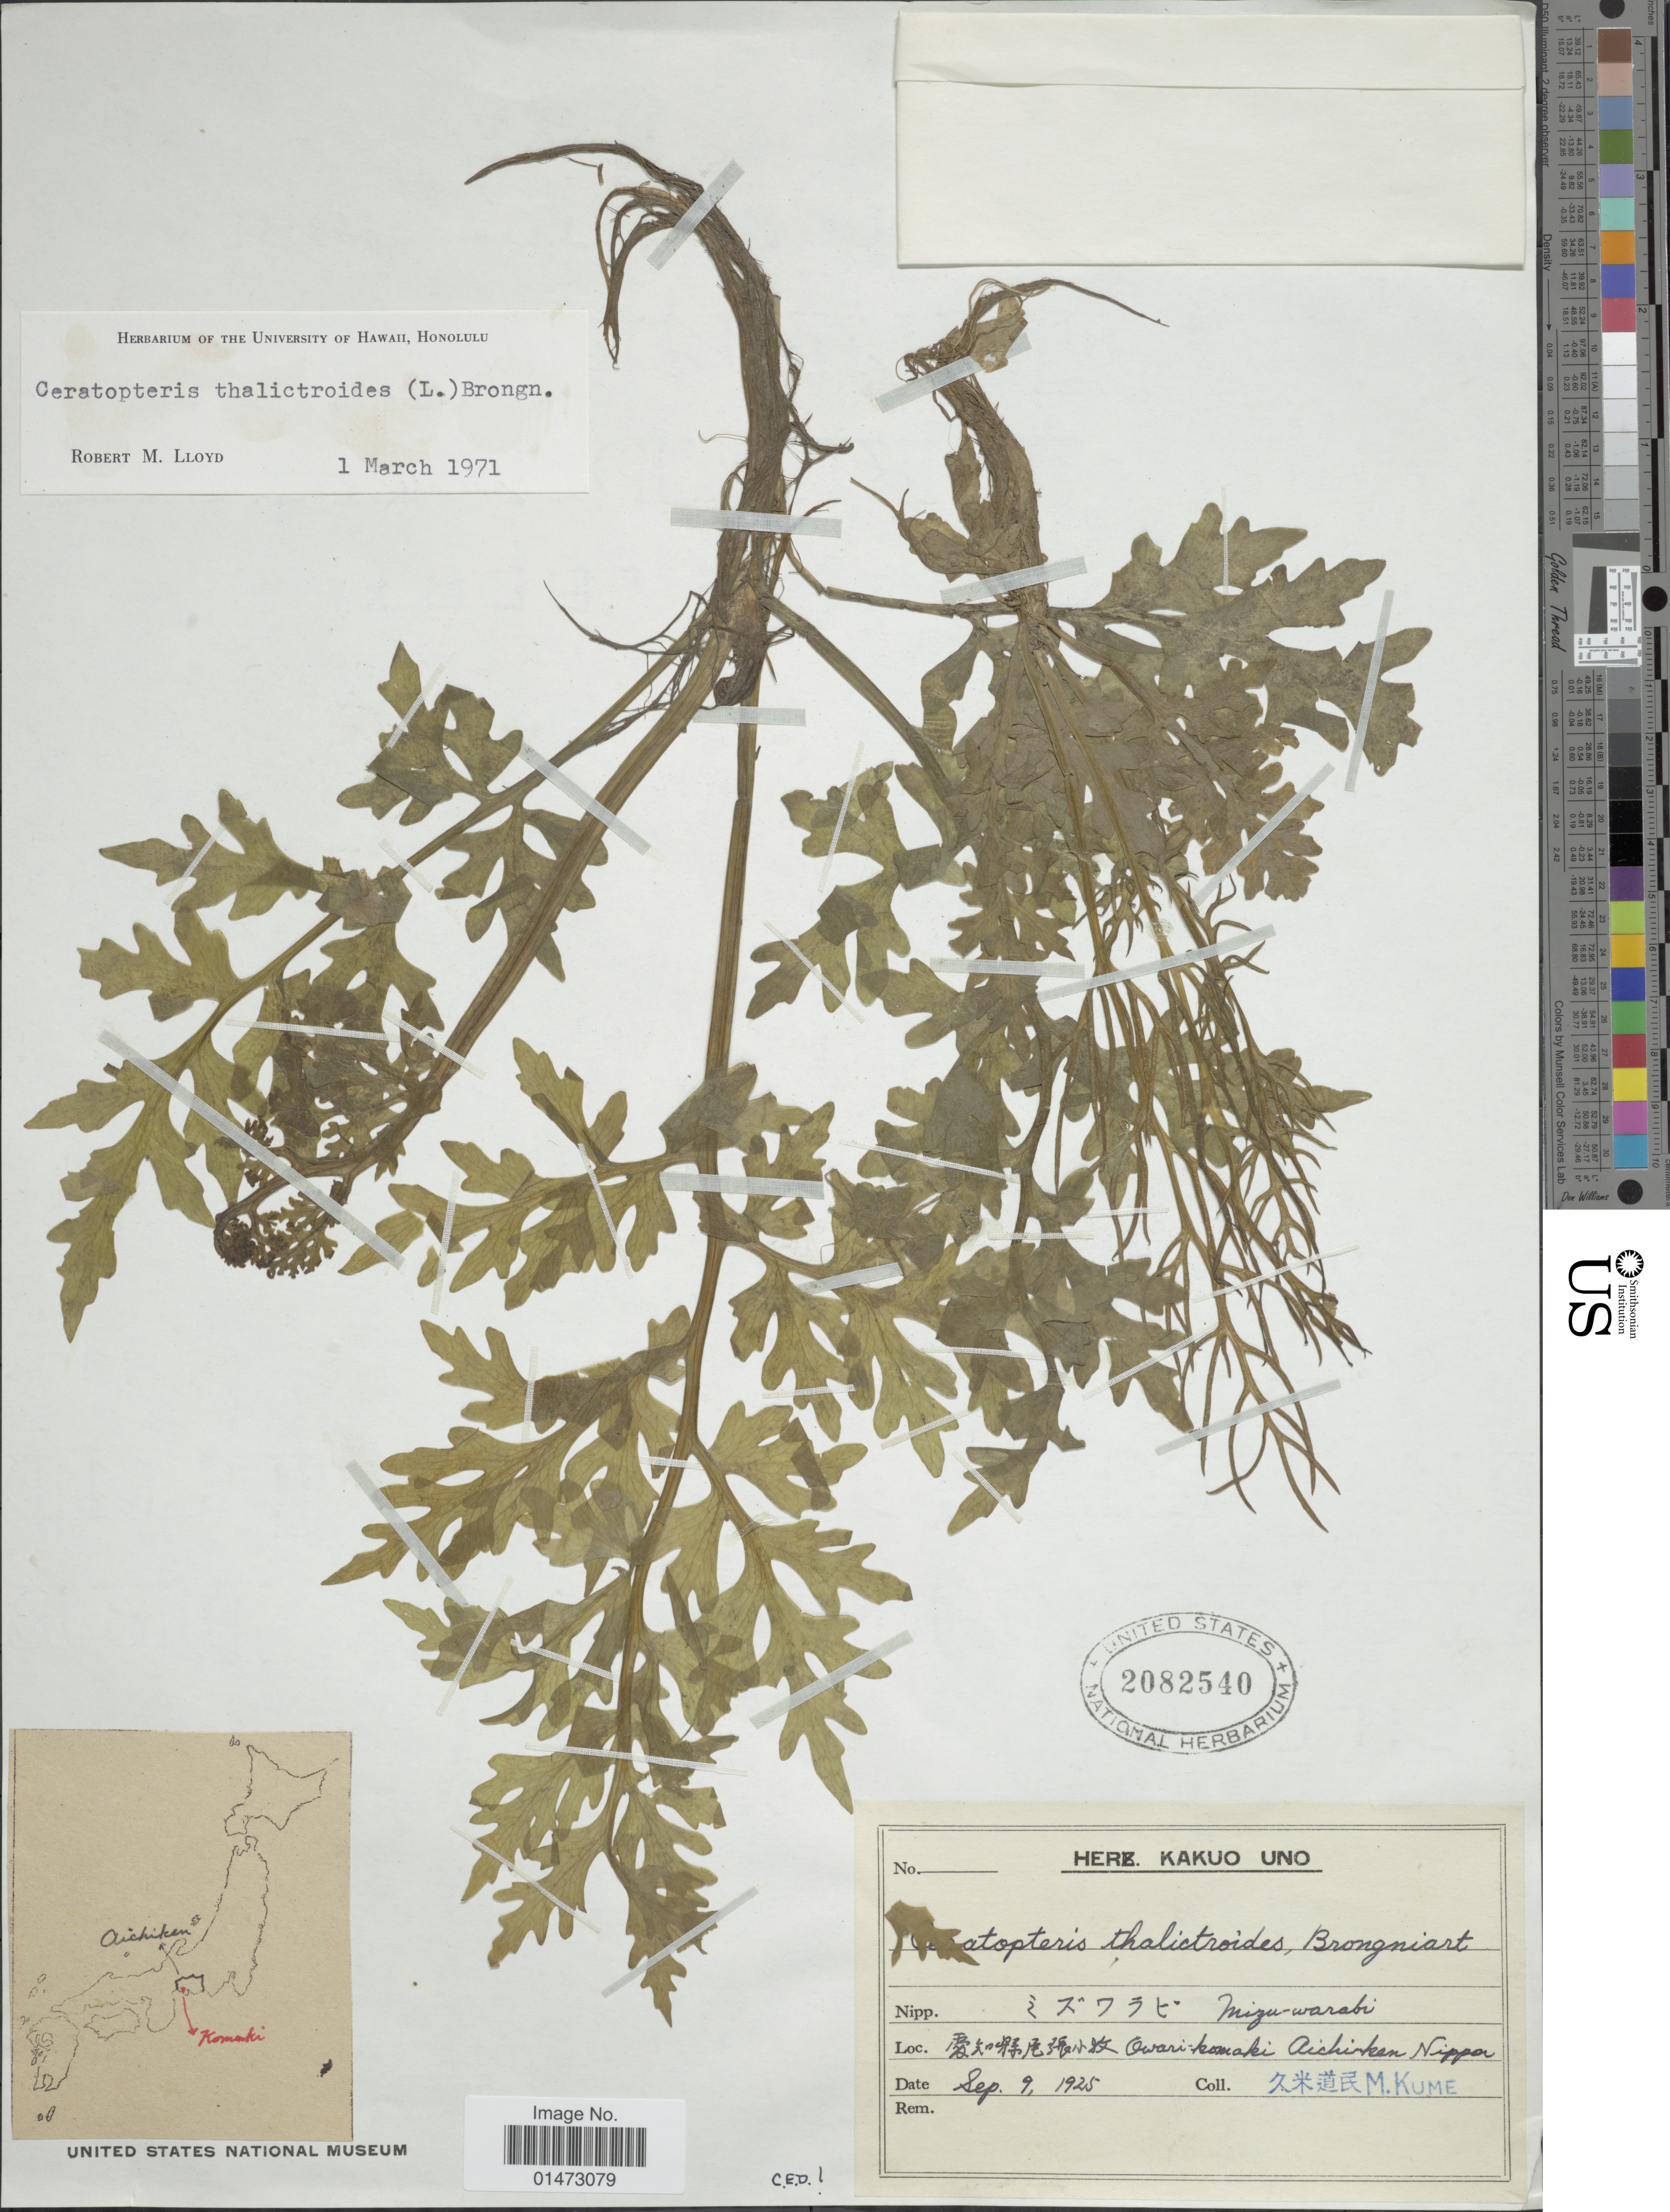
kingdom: Plantae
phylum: Tracheophyta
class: Polypodiopsida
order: Polypodiales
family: Pteridaceae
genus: Ceratopteris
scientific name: Ceratopteris thalictroides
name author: (L.) Brongn.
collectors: M. Kume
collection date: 1925-09-09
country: Japan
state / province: Aiti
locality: Owari-komaki Aichi-ken Nippon.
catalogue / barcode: US 2082540